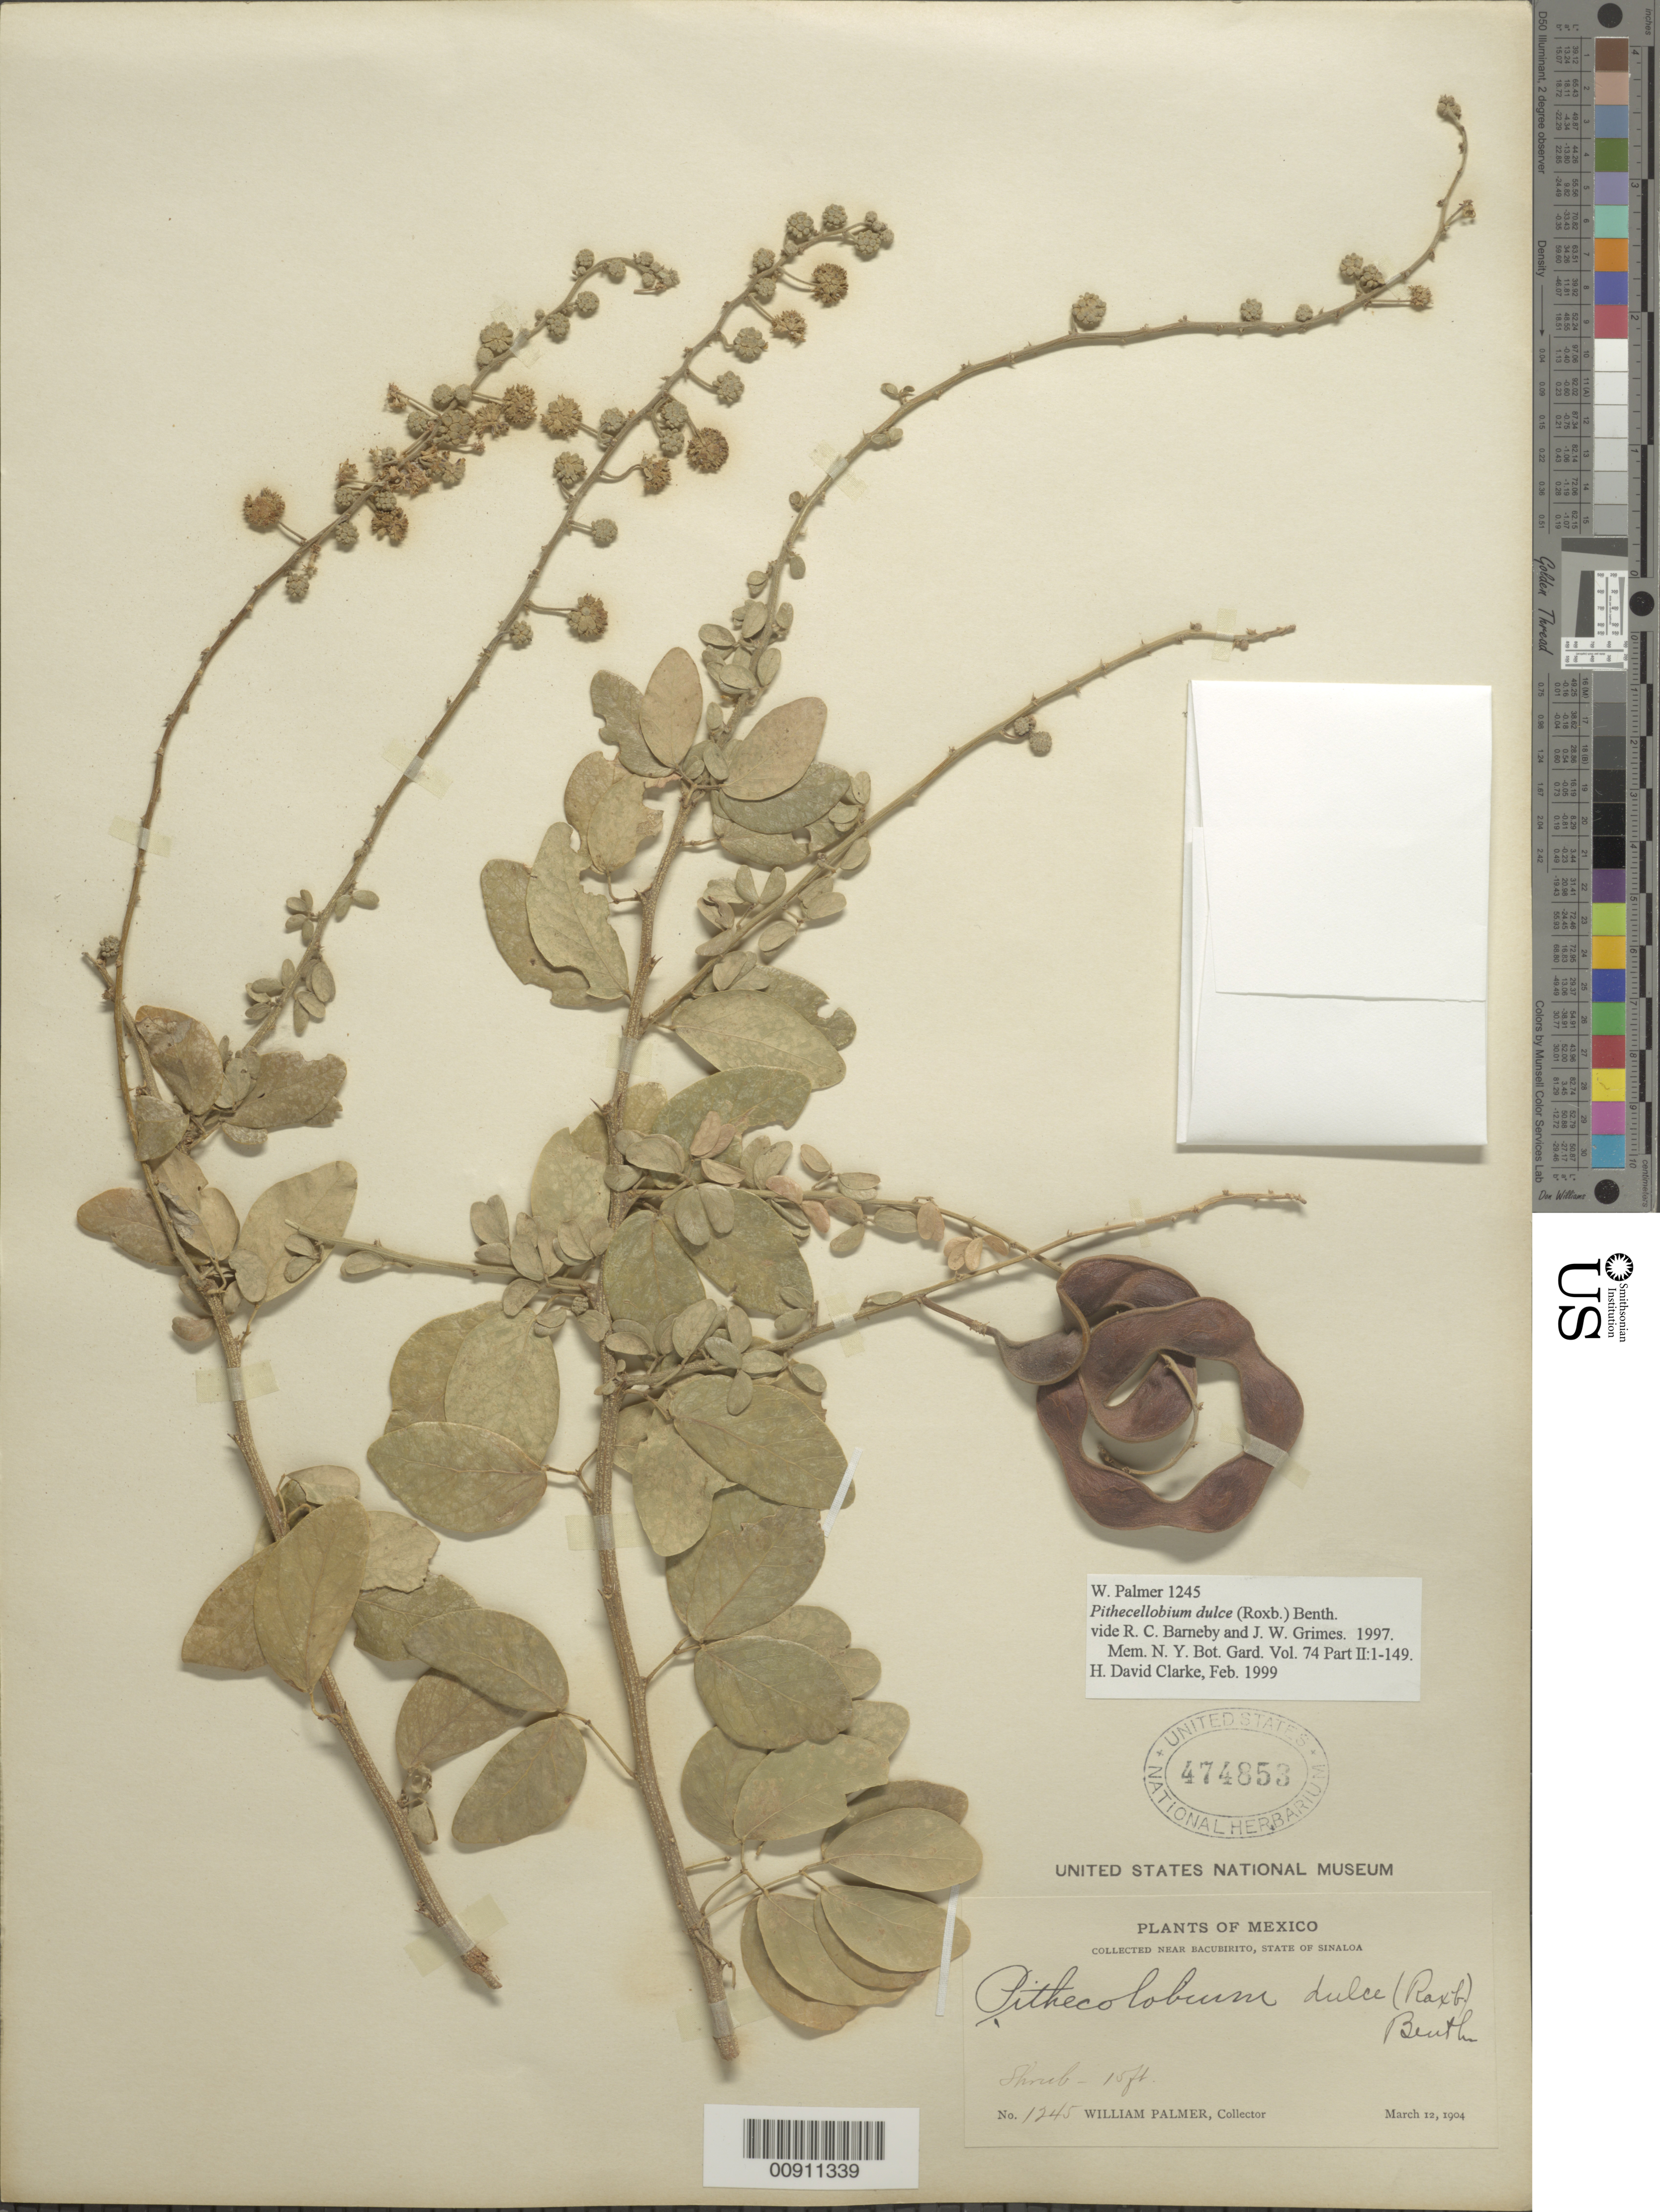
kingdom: Plantae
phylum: Tracheophyta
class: Magnoliopsida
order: Fabales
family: Fabaceae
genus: Pithecellobium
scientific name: Pithecellobium dulce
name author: (Roxb.) Benth.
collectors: W. Palmer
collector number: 1245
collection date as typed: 12 Mar 1904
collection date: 1904-03-12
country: Mexico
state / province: Sinaloa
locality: Near Bacubirito, State of Sinaloa.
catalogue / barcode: US 474853